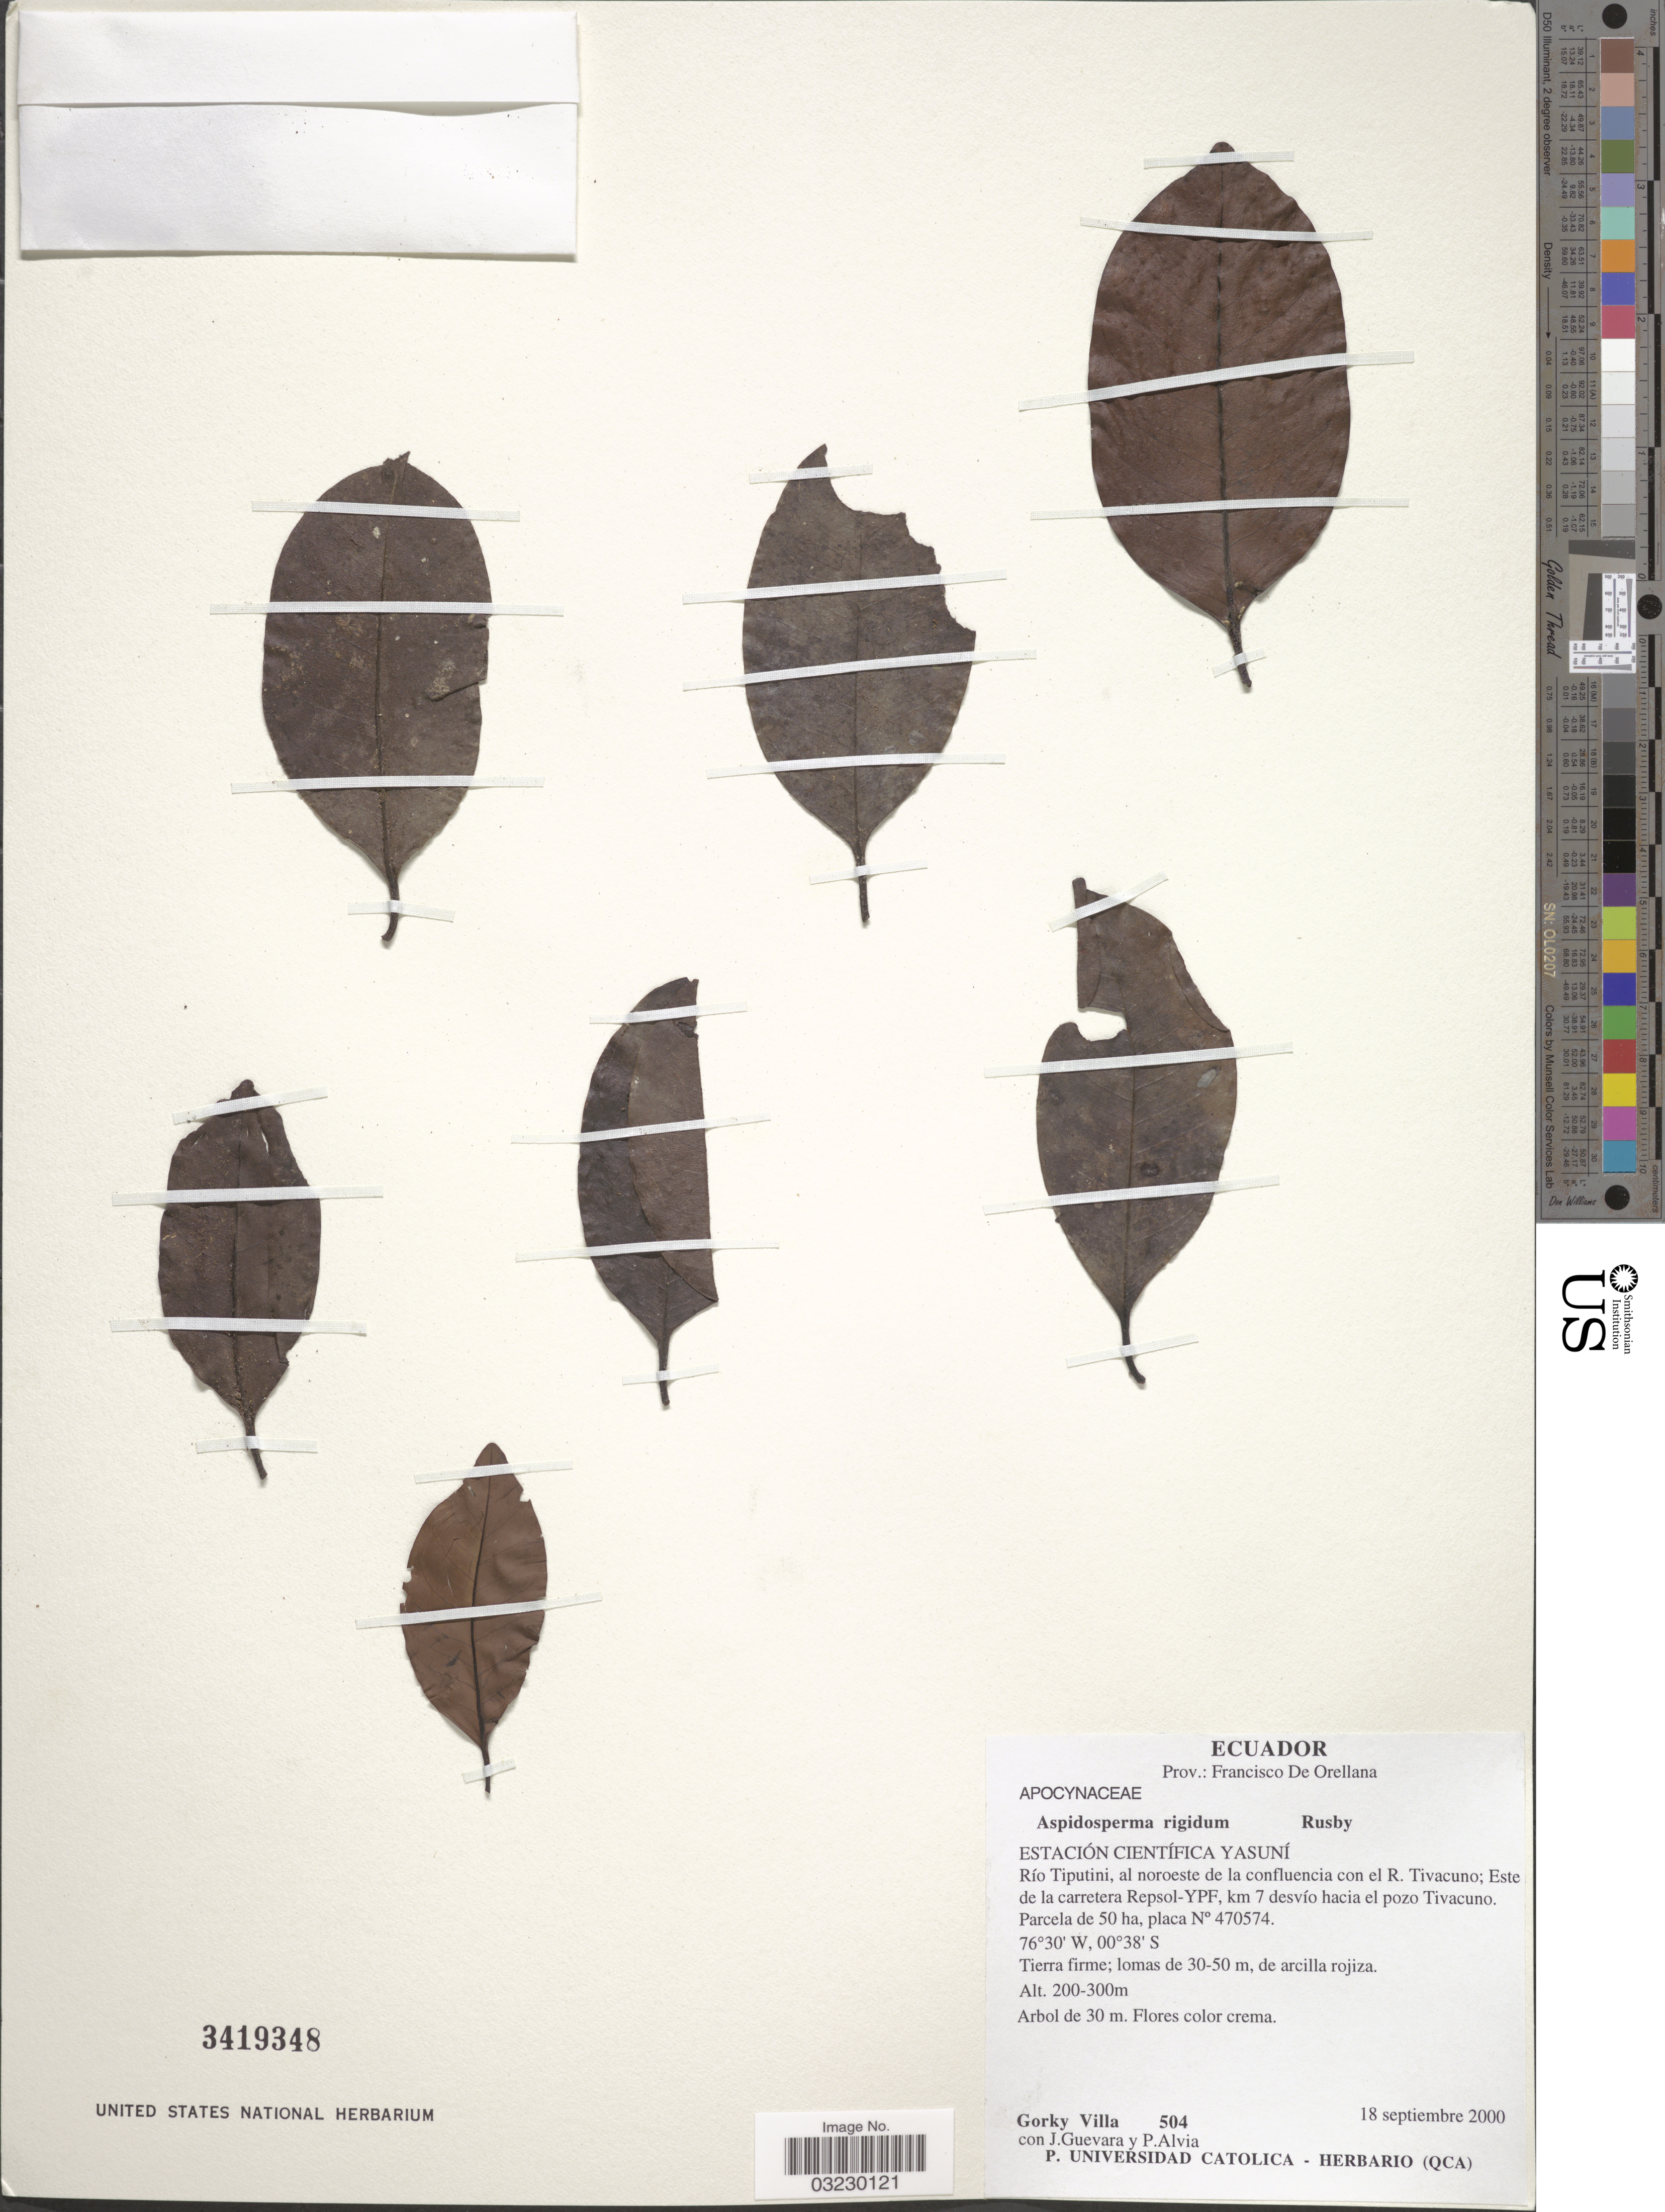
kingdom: Plantae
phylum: Tracheophyta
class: Magnoliopsida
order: Gentianales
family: Apocynaceae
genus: Aspidosperma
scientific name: Aspidosperma rigidum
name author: Rusby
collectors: G. Villa, J. Guevara & P. Alvia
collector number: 504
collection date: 2000-09-18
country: Ecuador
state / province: Orellana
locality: Prov.: Francisco De Orellana. Estación Científica Yasuní. Río Tiputini, al noroeste de la confluencia con el R. Tivacuno; Este de la carretera Repsol-YPF, km 7 desvío hacia el pozo Tivacuno.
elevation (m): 200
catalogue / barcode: US 3419348